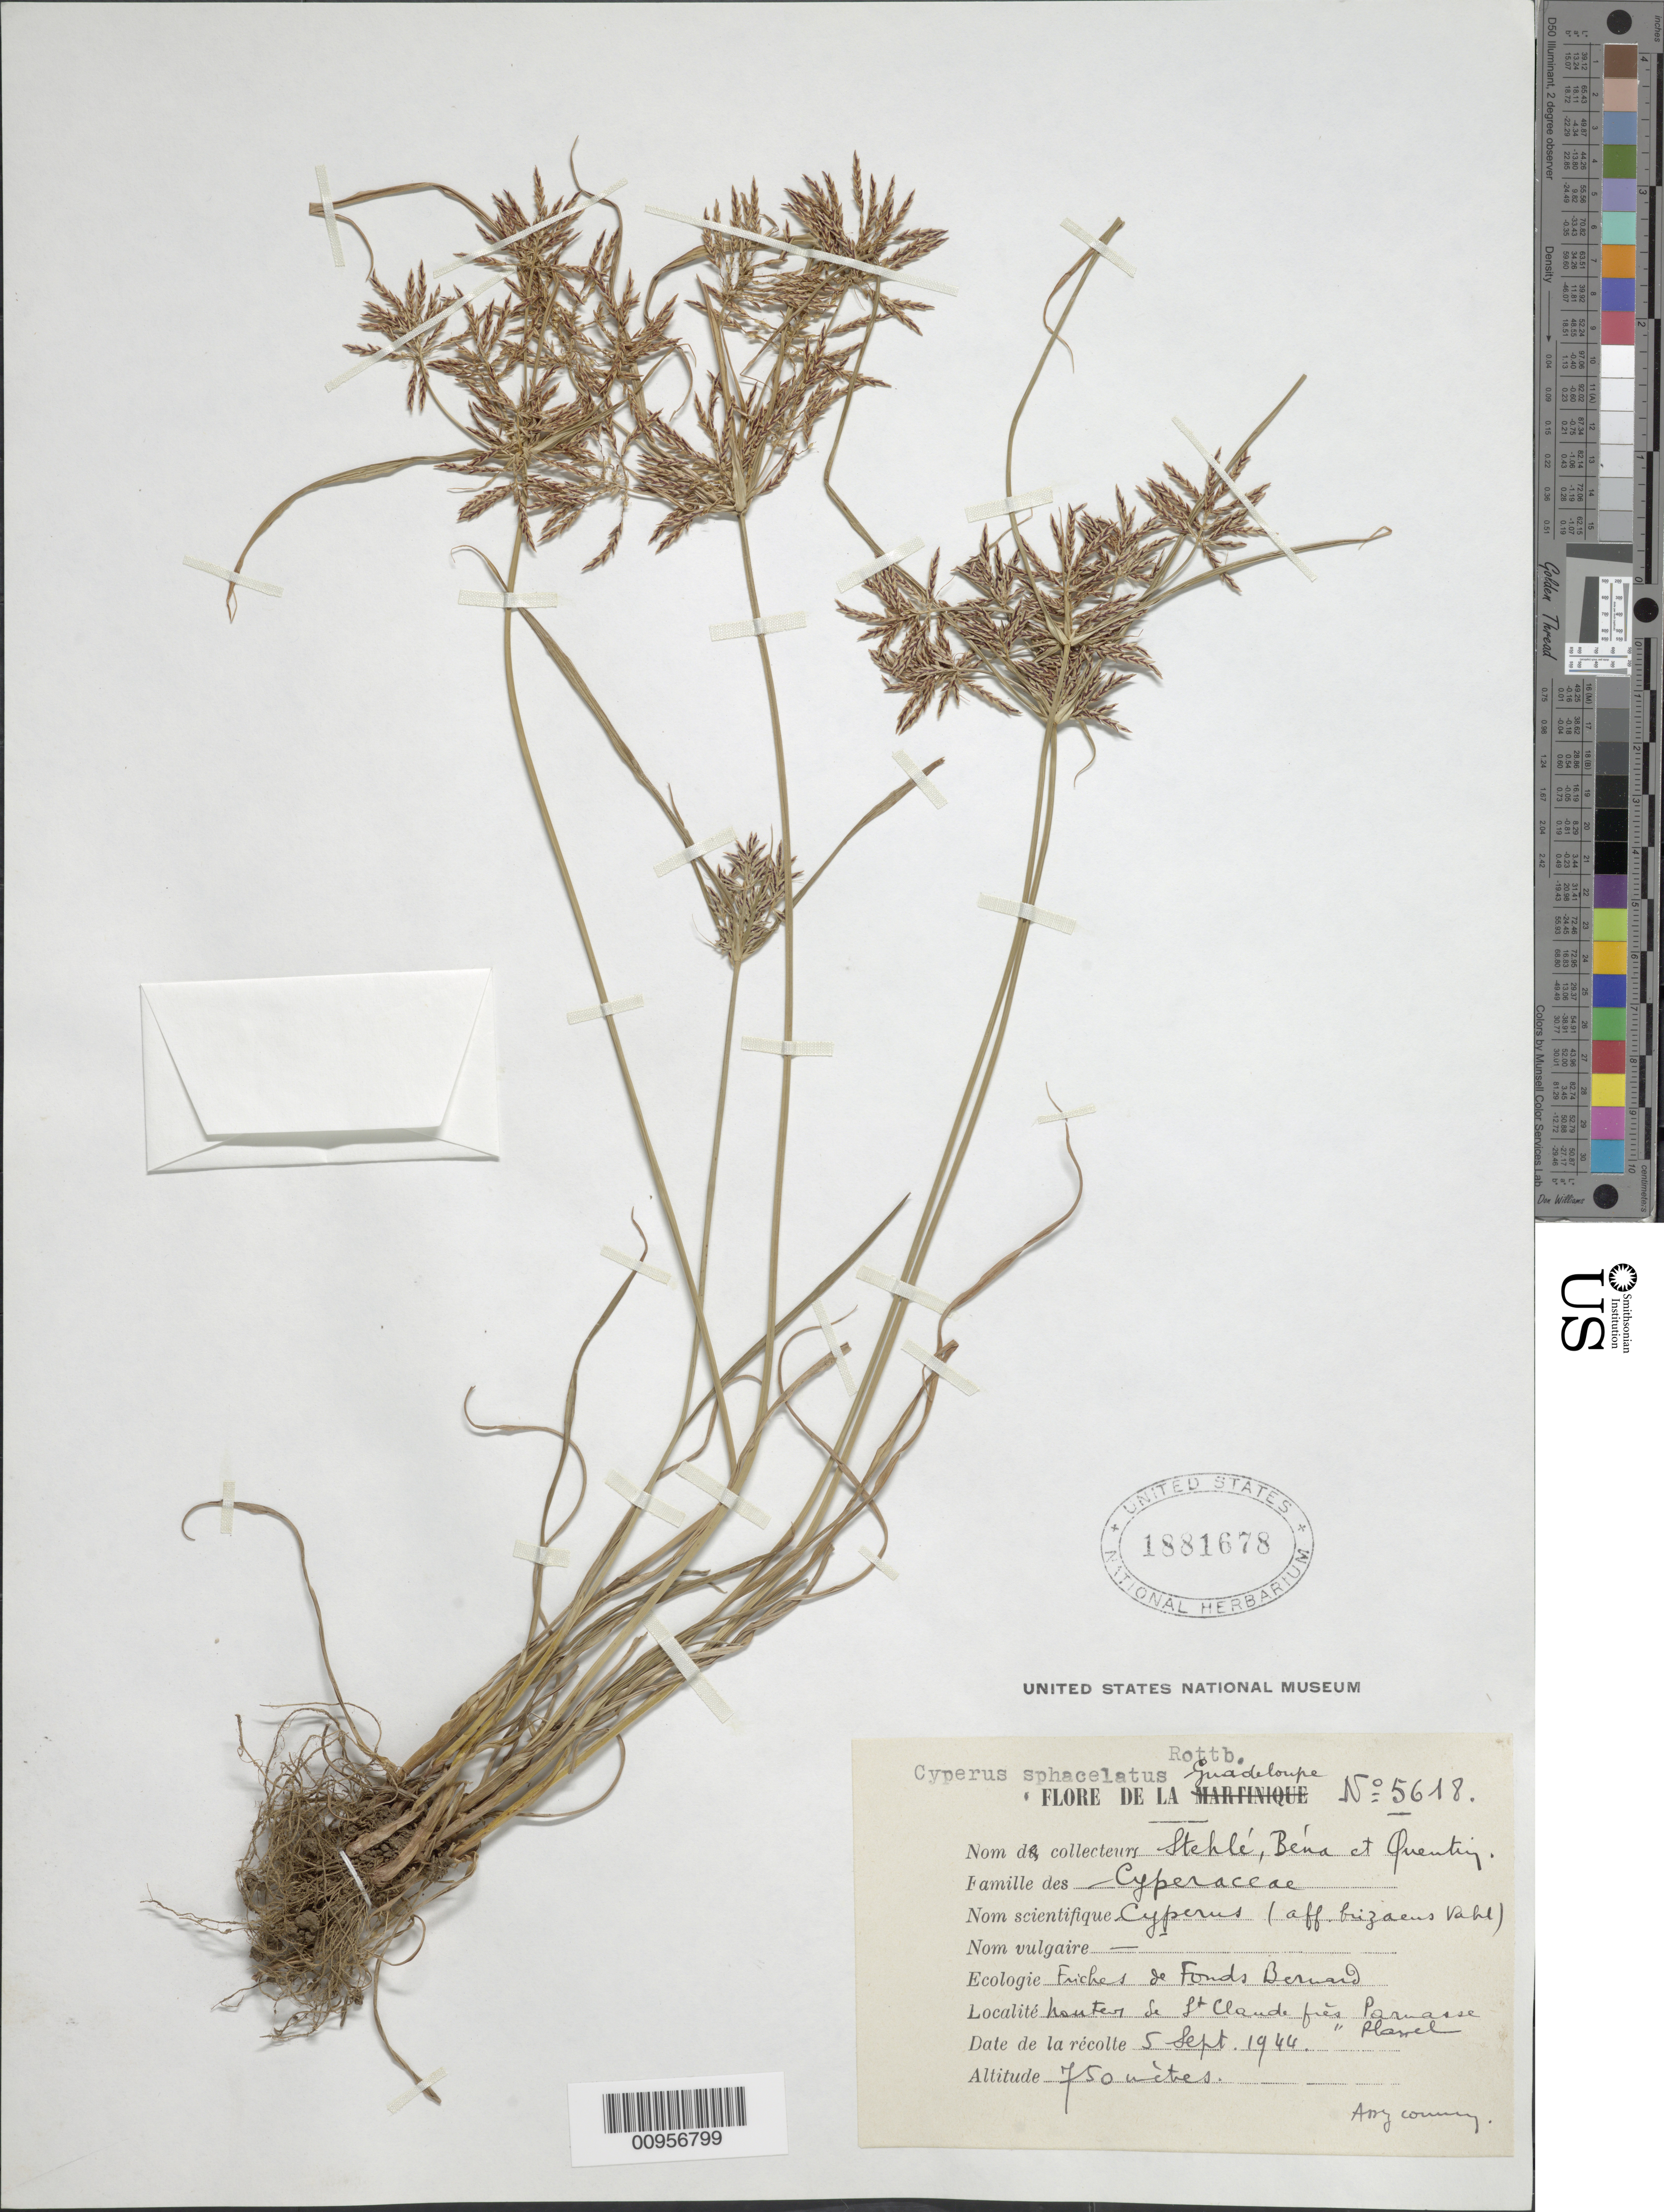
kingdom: Plantae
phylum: Tracheophyta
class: Liliopsida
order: Poales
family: Cyperaceae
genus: Cyperus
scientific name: Cyperus sphacelatus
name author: Rottb.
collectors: H. Stehlé, R. Quentin & P. Bena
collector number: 5618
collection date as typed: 05 Sep 1944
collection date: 1944-09-05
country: Guadeloupe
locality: Friches de Fonds Bernard, hauteur de St. Claude frés Parnasse Plasel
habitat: Friches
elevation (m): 750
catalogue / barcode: US 1881678